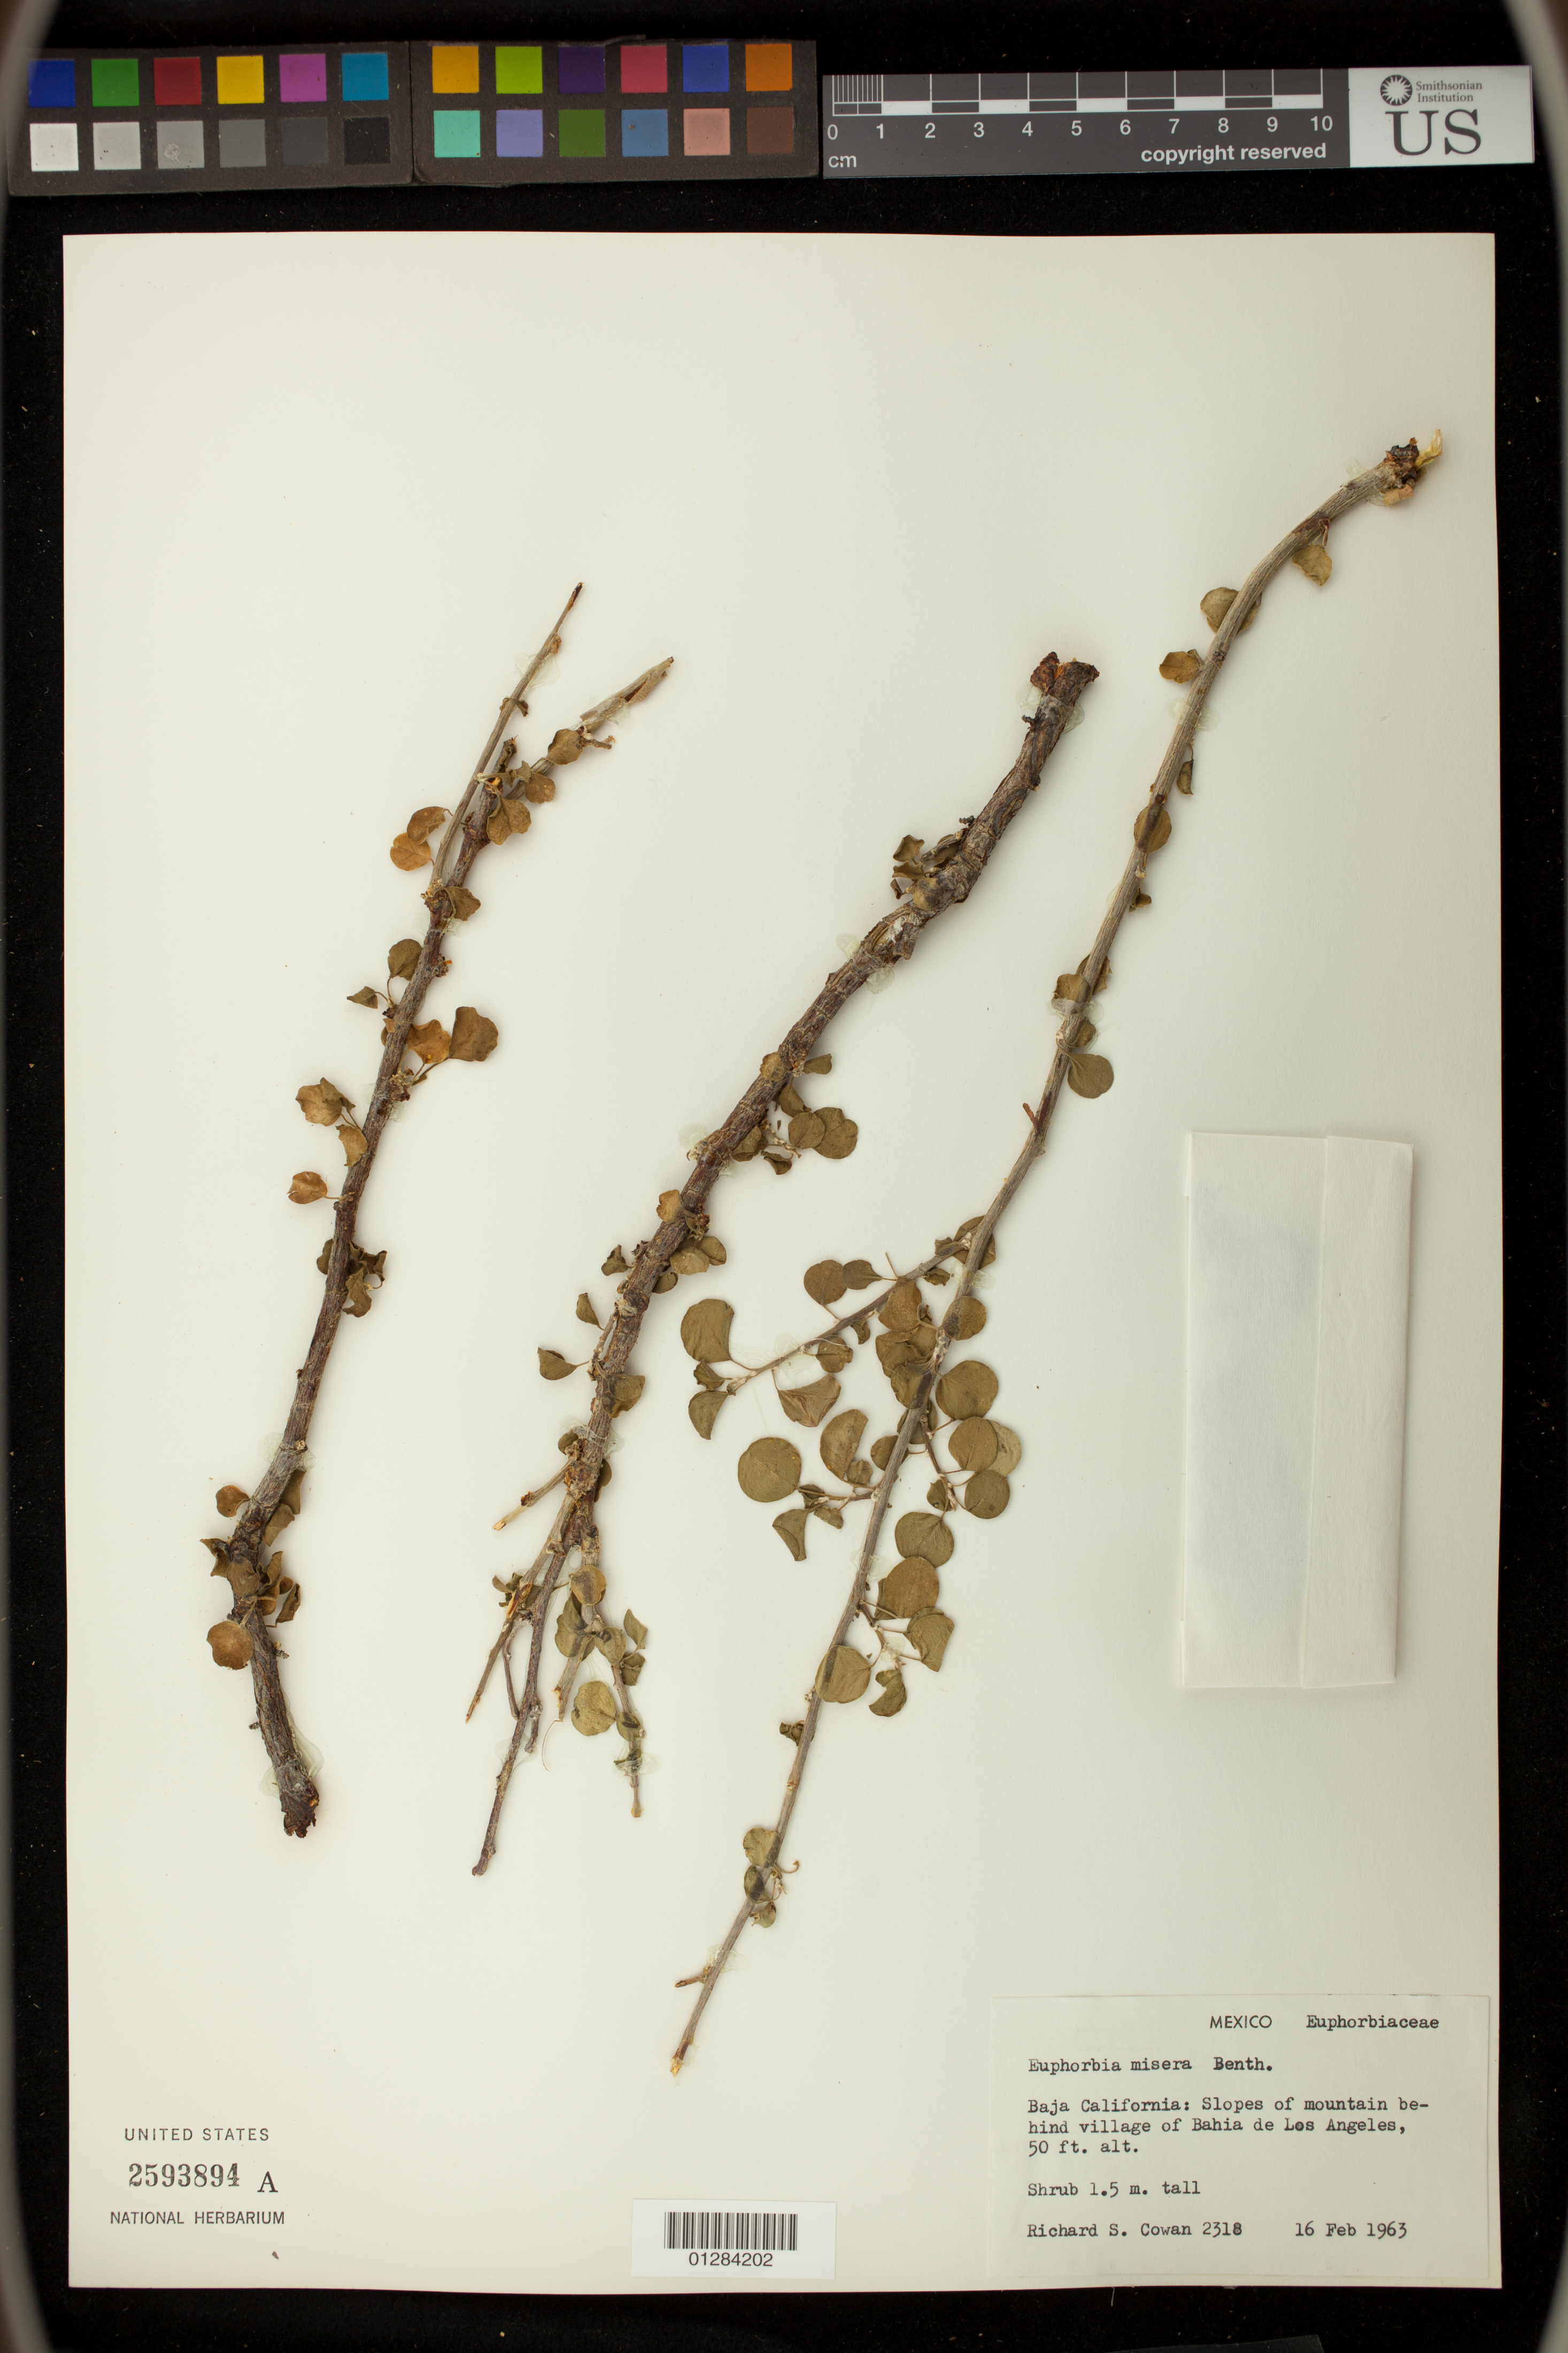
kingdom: Plantae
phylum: Tracheophyta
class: Magnoliopsida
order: Malpighiales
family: Euphorbiaceae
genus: Euphorbia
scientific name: Euphorbia misera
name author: Benth.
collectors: R. S. Cowan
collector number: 2318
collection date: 1963-02-16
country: Mexico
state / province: Baja California Norte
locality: Slopes of mountain behind village of Bahia de Los Angeles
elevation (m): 15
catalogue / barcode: US 2593894A